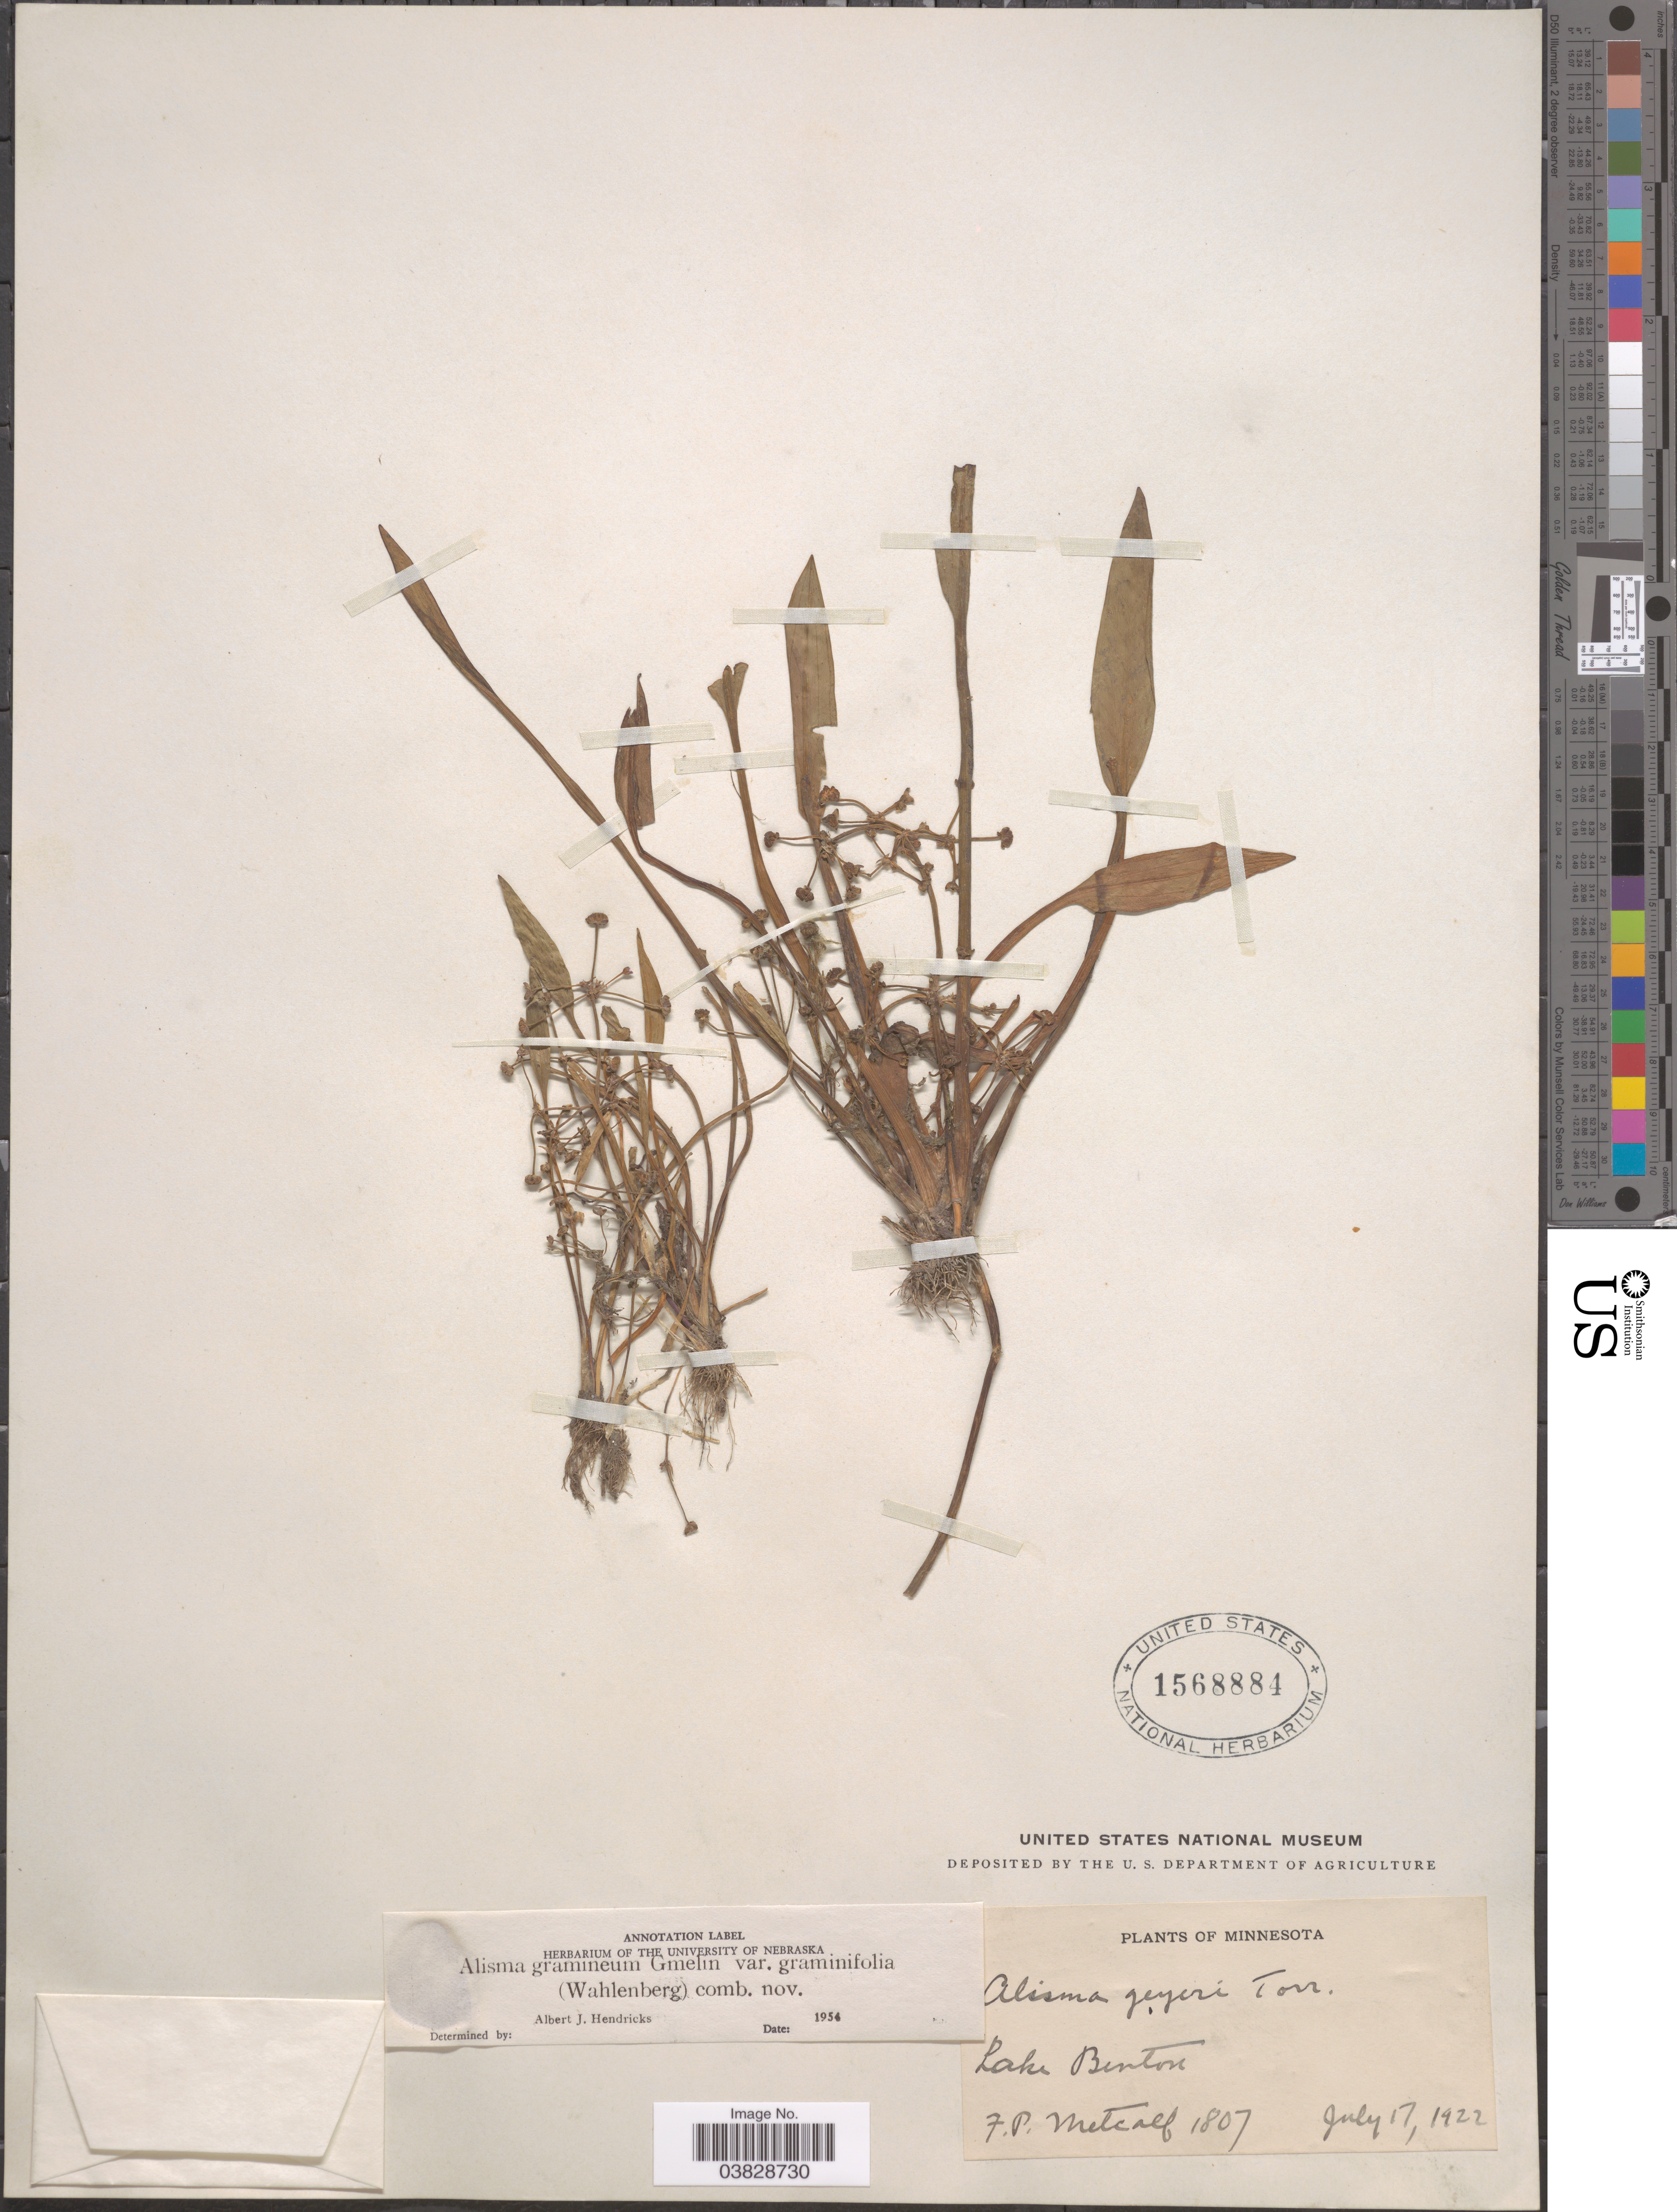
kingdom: Plantae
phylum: Tracheophyta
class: Liliopsida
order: Alismatales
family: Alismataceae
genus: Alisma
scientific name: Alisma gramineum var. graminifolia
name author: (Wahlenb.) A.J.Hendricks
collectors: F. Metcalf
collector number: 1807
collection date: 1922-07-17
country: United States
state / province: Minnesota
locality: Lake Benton.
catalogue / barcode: US 1568884